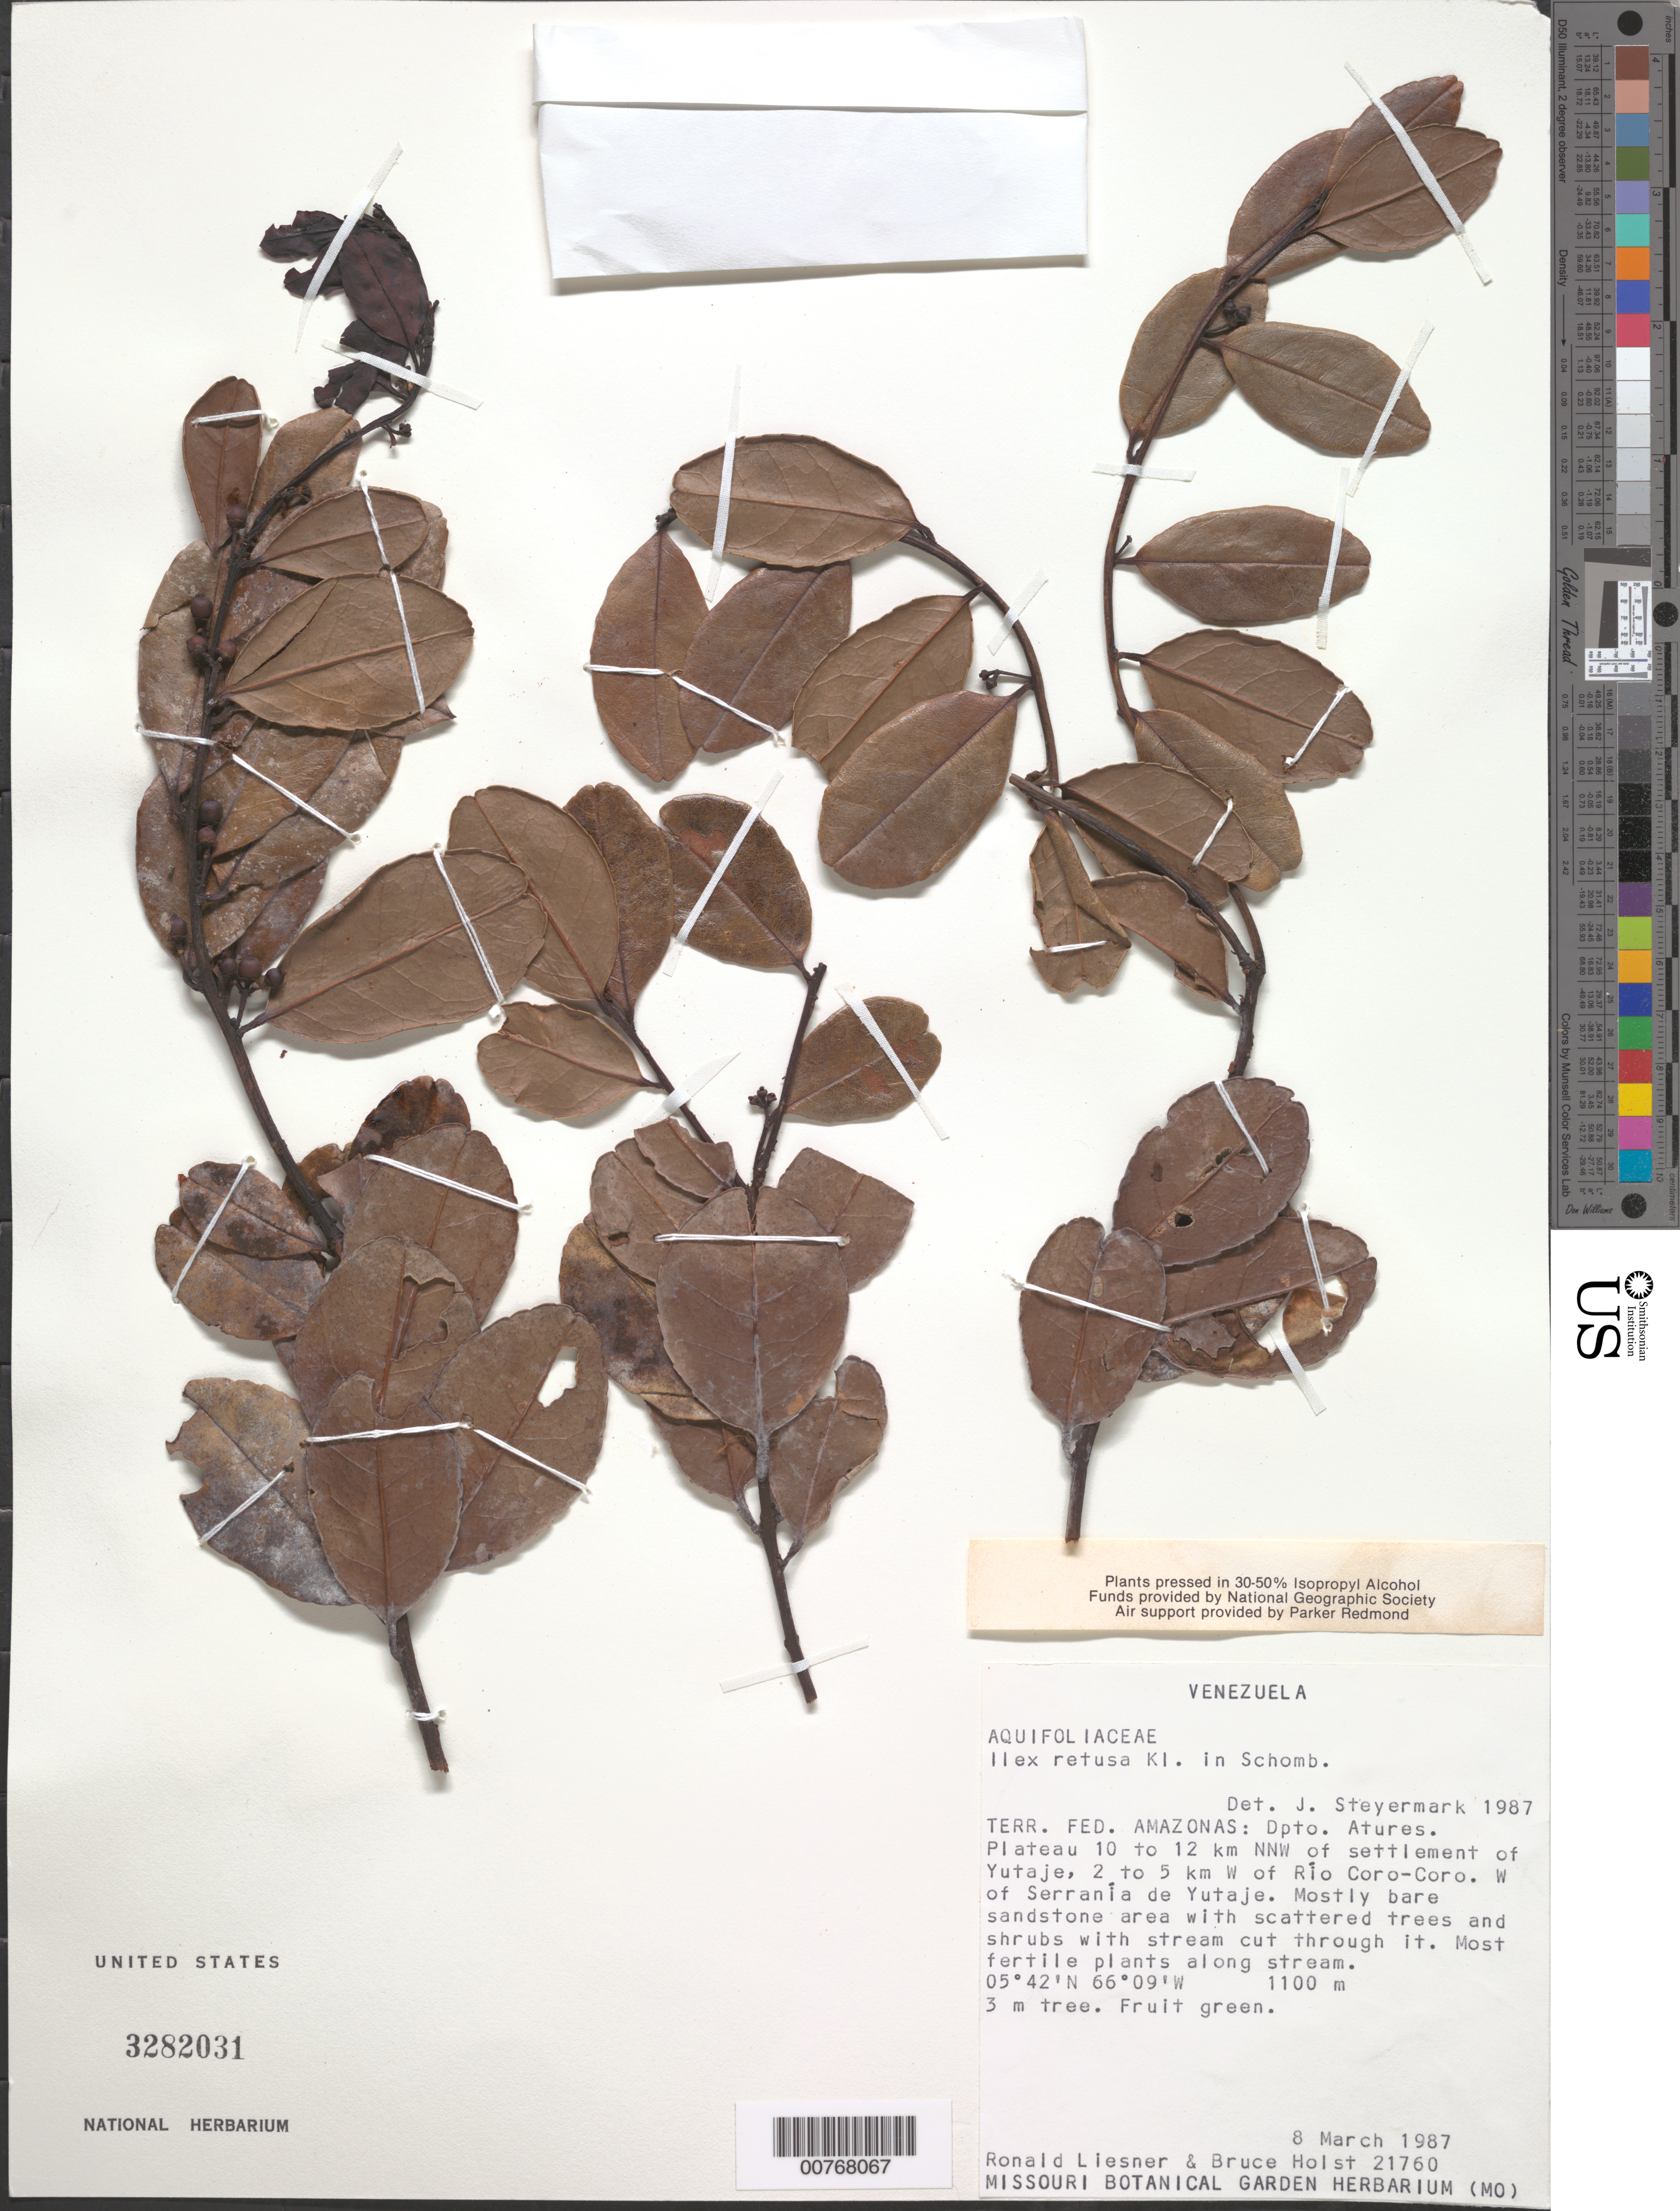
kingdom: Plantae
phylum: Tracheophyta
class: Magnoliopsida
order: Aquifoliales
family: Aquifoliaceae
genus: Ilex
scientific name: Ilex retusa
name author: Klotzsch ex Reissek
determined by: Steyermark, Julian A., (VEN)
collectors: R. L. Liesner & B. Holst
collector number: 21760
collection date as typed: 8-Mar-87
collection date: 1987-03-08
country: Venezuela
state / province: Amazonas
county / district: Atures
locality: Yutajé settlement, 10-12 km NNW of; 2-5 km W of Río Coro-Coro, W of Serrania de Yutajé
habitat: Mostly bare sandstone area with scattered trees and shrubs with stream cut through it; most fertile plants along stream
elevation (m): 1100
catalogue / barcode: US 3282031